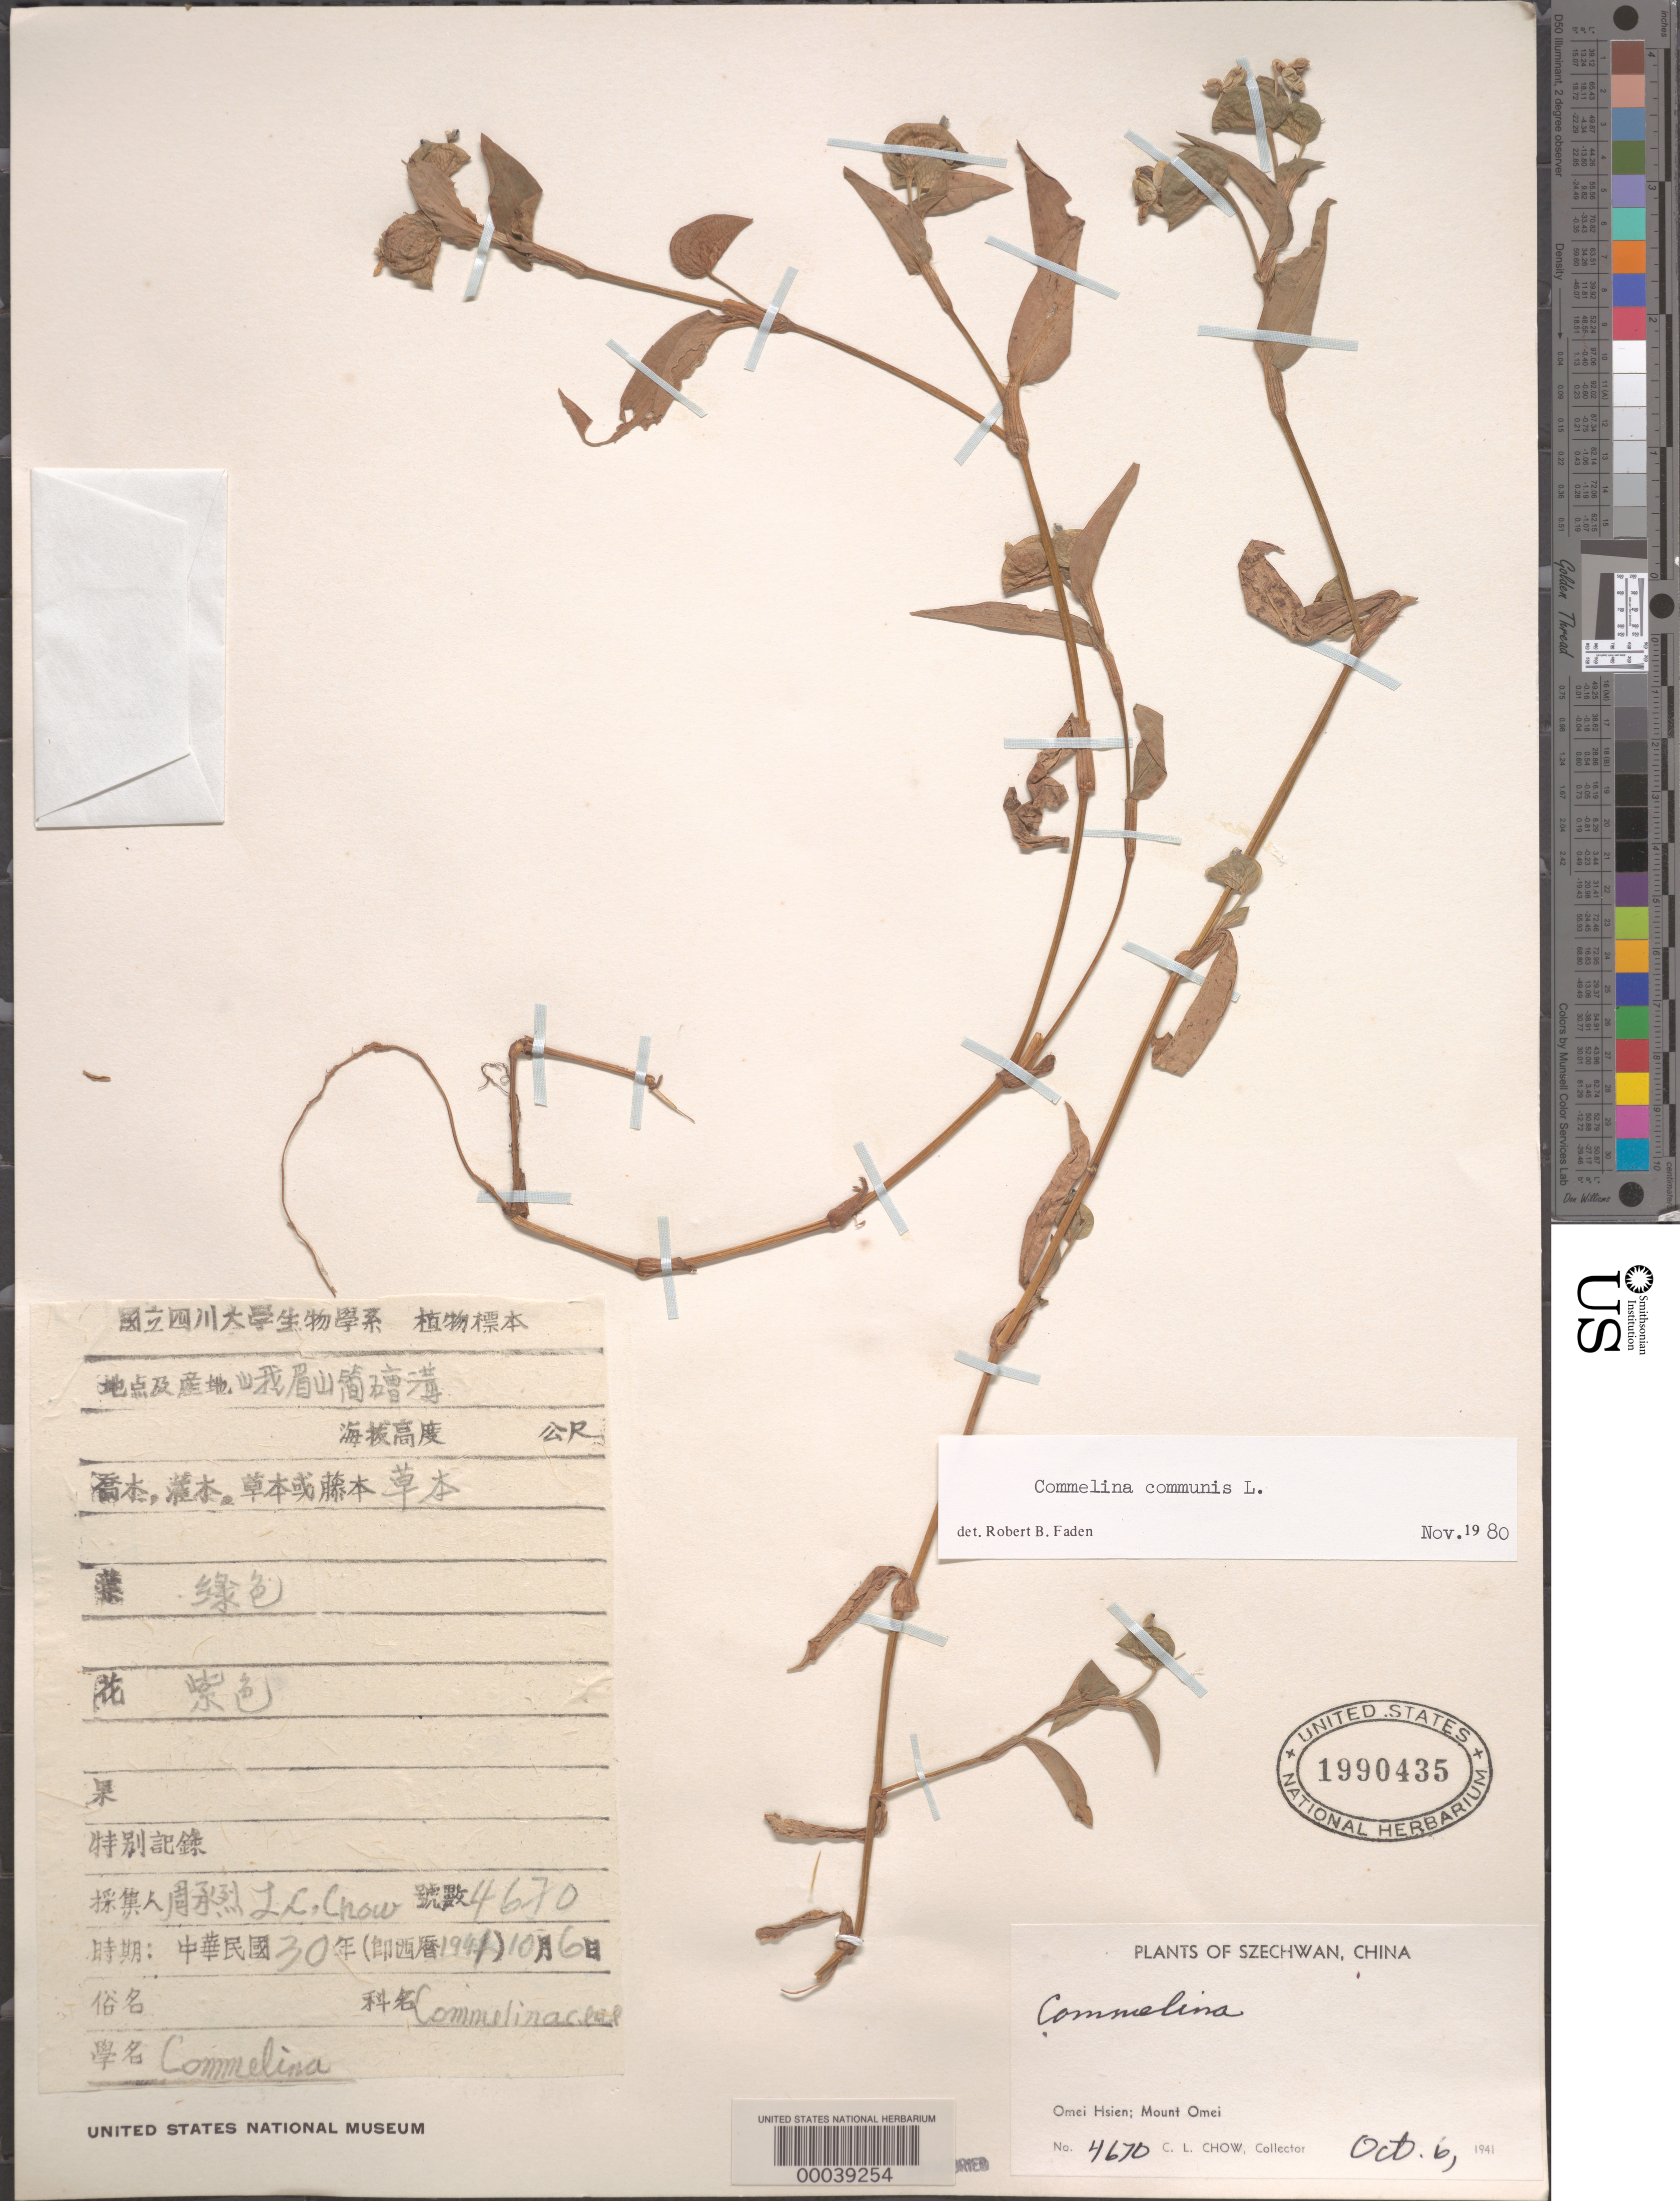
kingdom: Plantae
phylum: Tracheophyta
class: Liliopsida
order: Commelinales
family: Commelinaceae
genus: Commelina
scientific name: Commelina communis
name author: L.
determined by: Faden, Robert B., (US), Smithsonian Institution - National Museum of Natural History (UNITED STATES)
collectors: C. Chow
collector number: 4670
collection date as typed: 06 Oct 1941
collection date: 1941-10-06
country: China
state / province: Sichuan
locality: Omei hsien; mount omei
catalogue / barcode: US 1990435